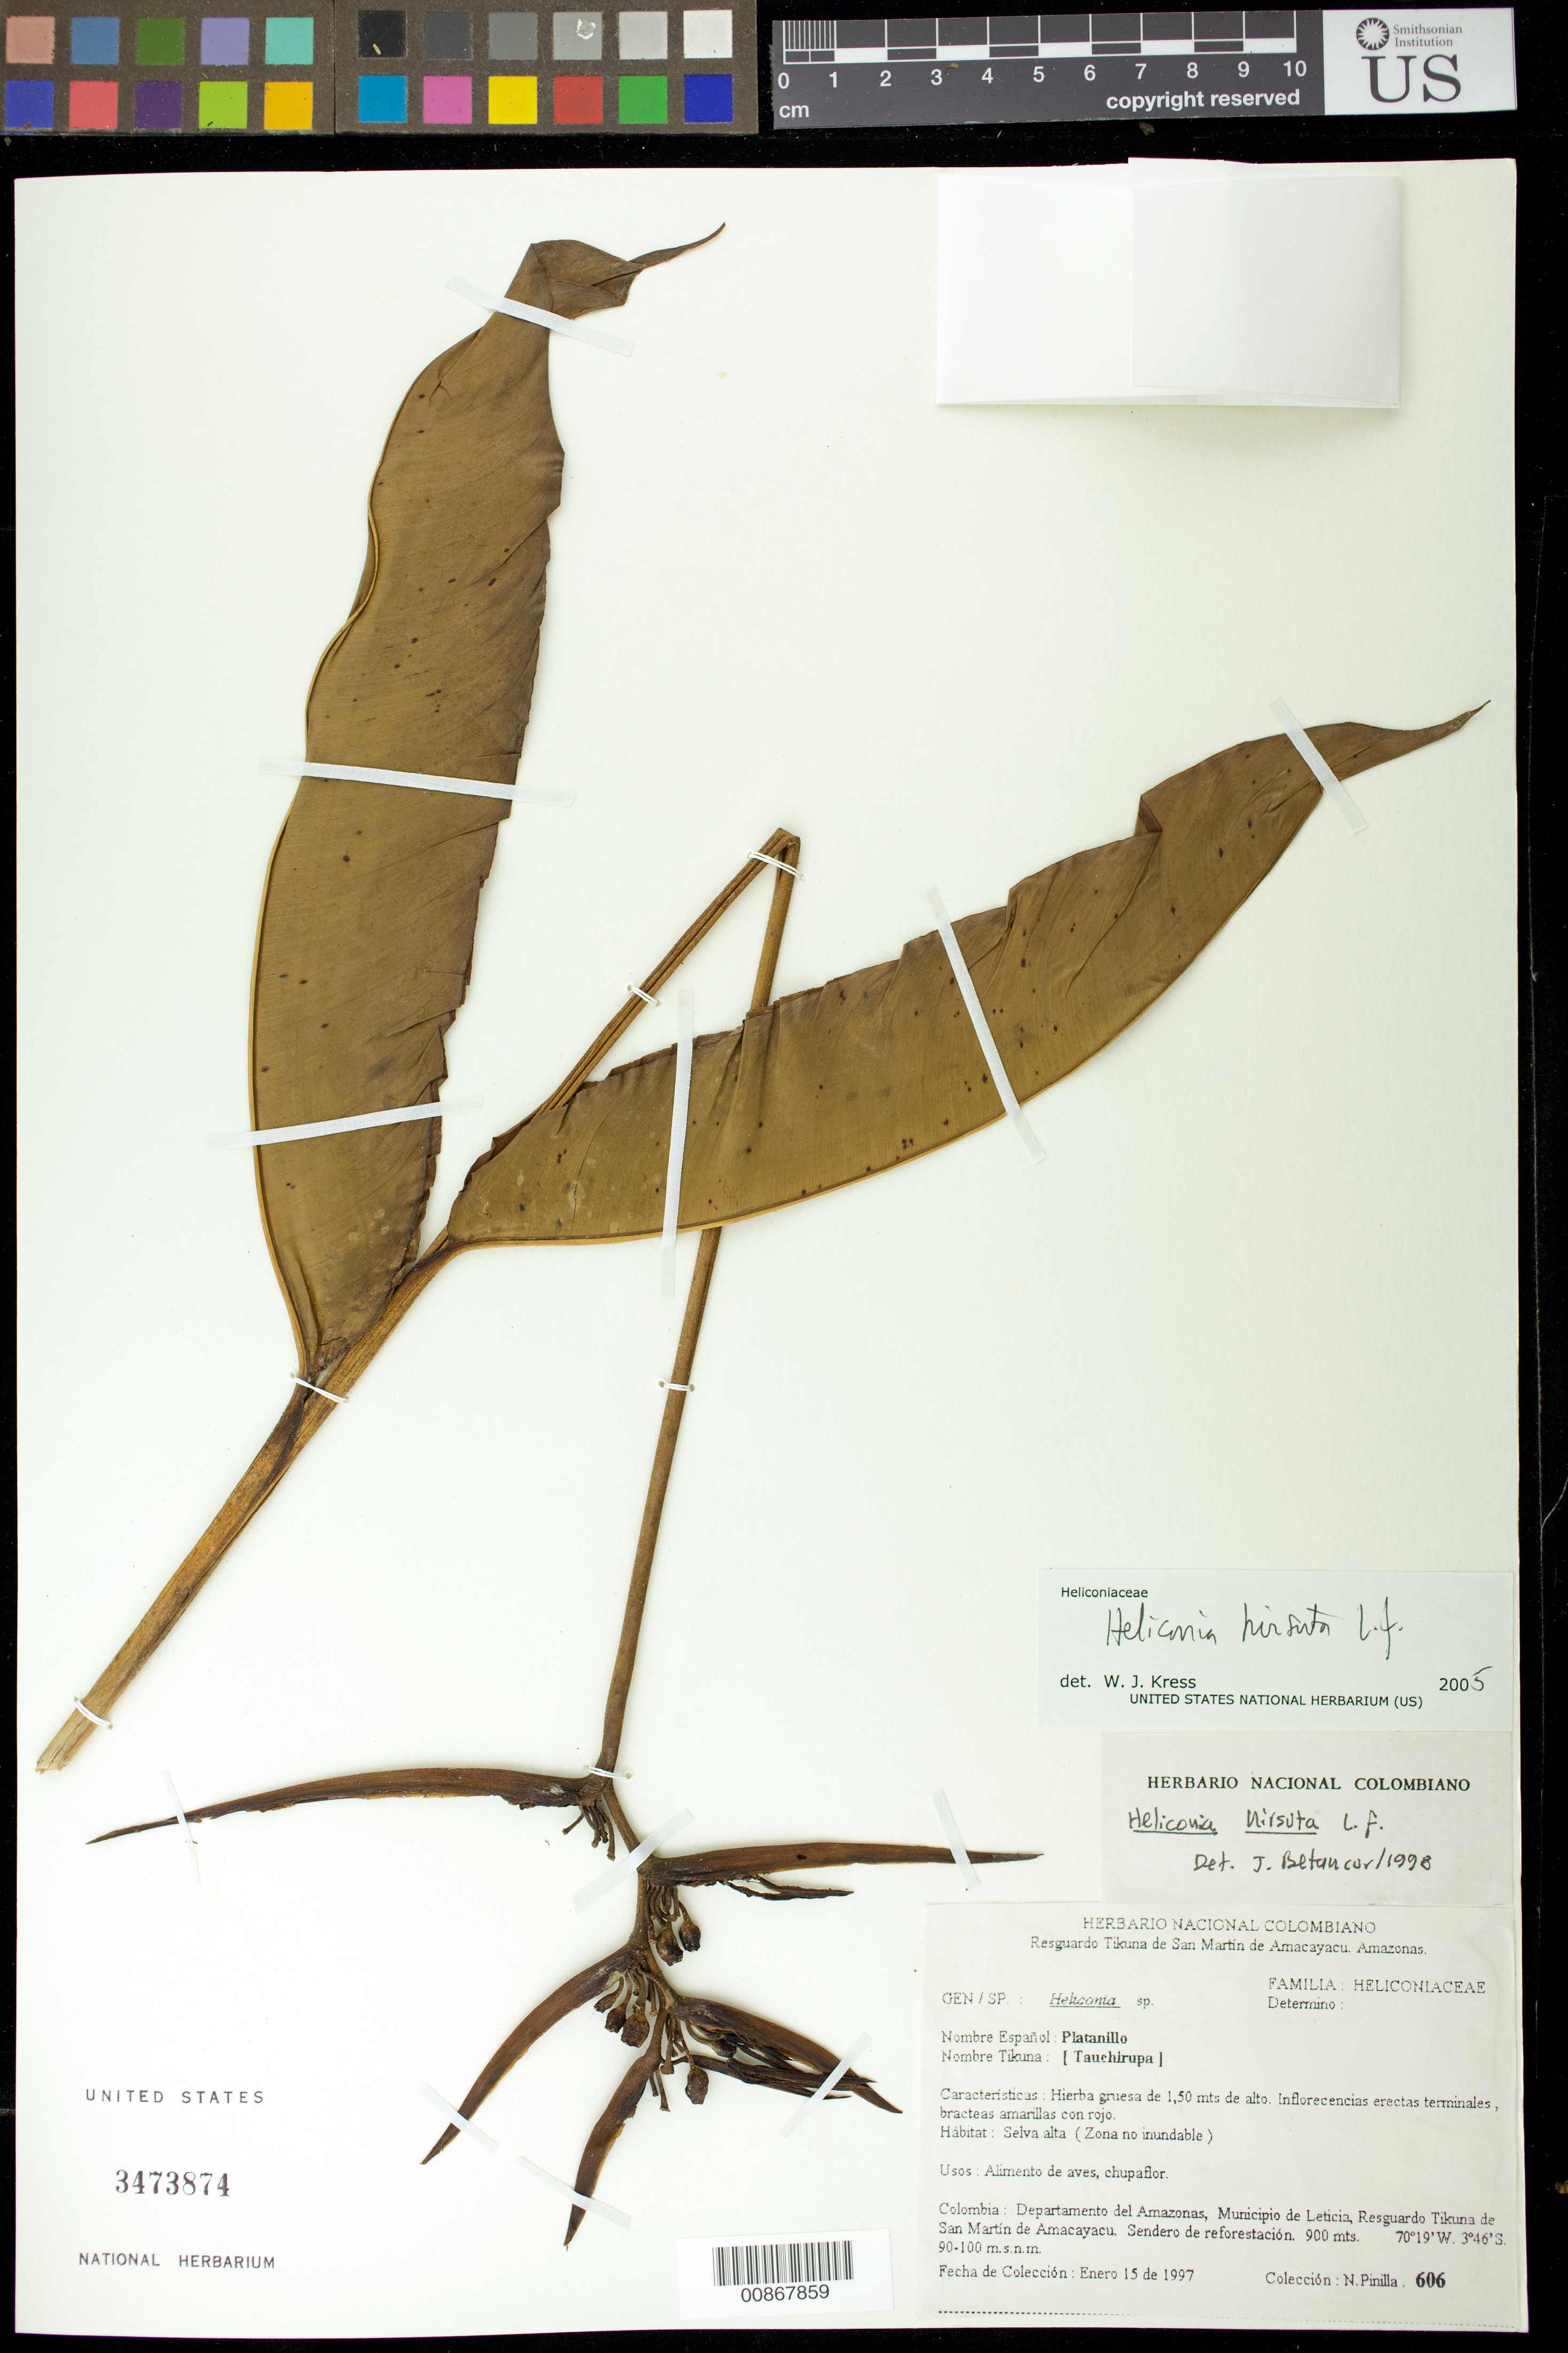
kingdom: Plantae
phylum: Tracheophyta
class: Liliopsida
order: Zingiberales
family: Heliconiaceae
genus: Heliconia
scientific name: Heliconia hirsuta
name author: L. f.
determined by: Kress, W. J., (US), Smithsonian Institution - National Museum of Natural History (UNITED STATES)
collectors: N. Pinilla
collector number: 606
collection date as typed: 15 Jan 1997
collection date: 1997-01-15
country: Colombia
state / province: Amazônas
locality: Municipio de Leticia, Resguardo Tikuna de San Martin de Amacayacu. Sendero de reforestacion.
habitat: Selva alta (zona no inunadable)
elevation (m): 900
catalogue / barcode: US 3473874